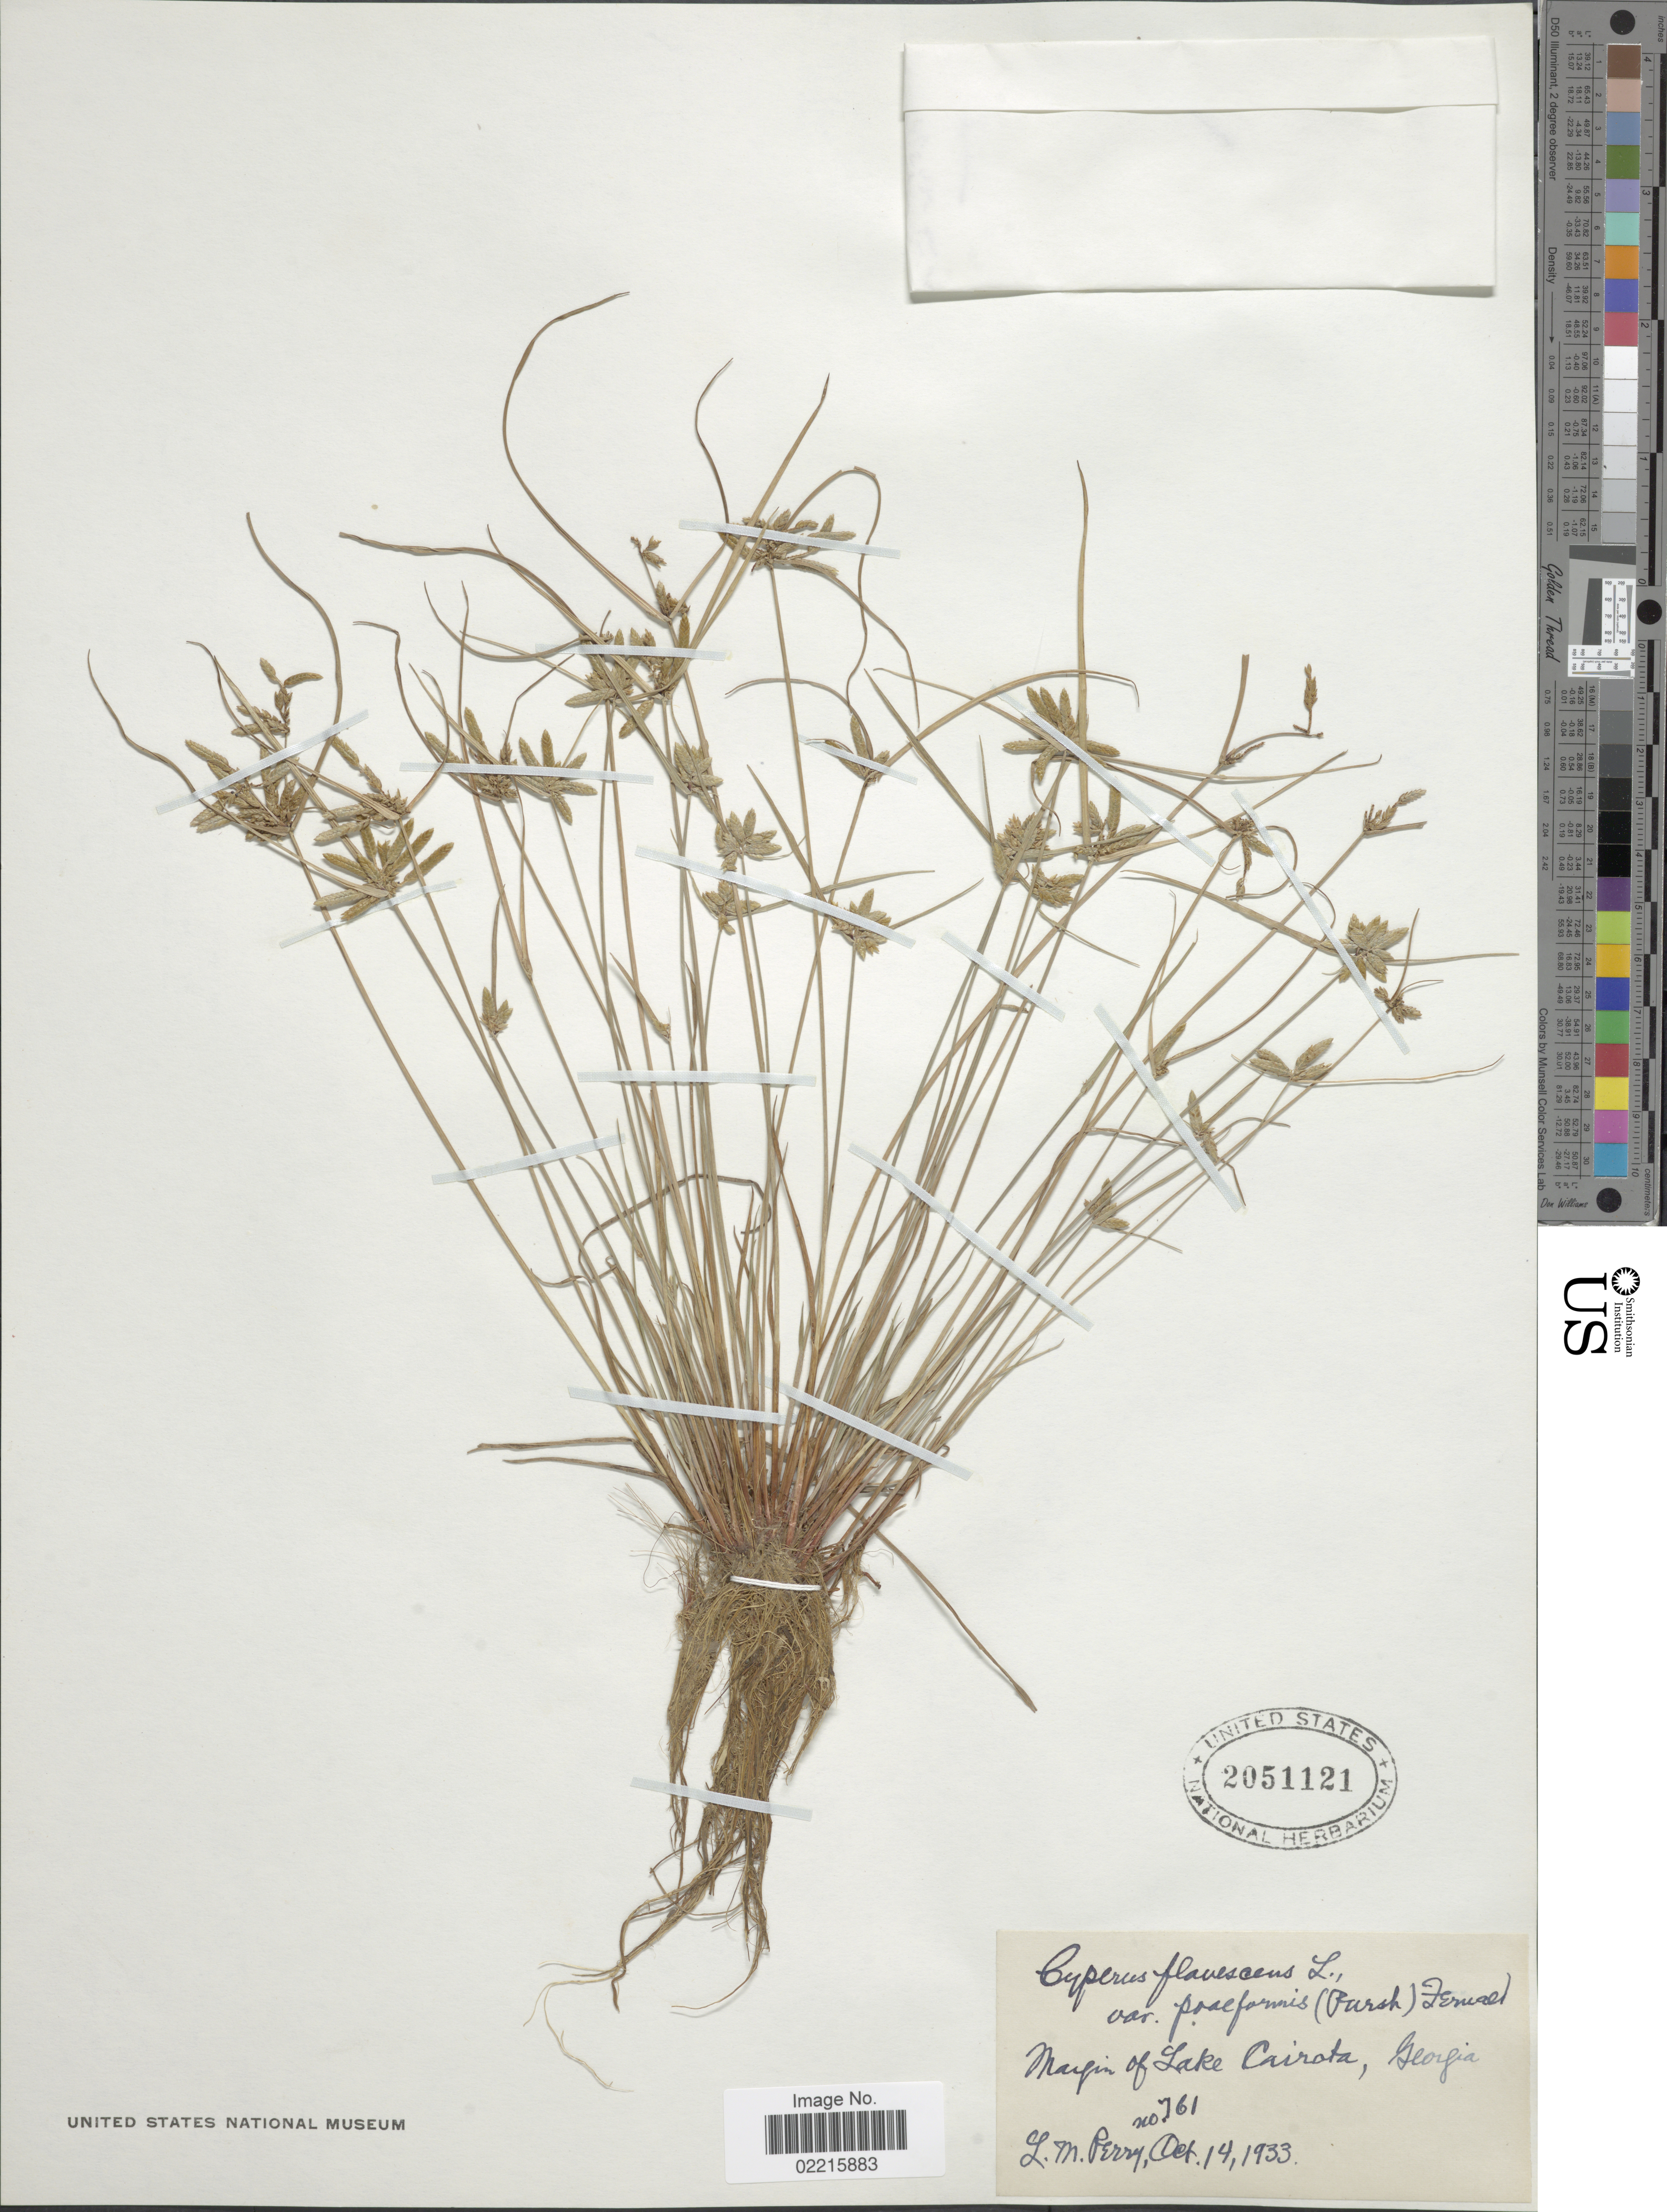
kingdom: Plantae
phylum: Tracheophyta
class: Liliopsida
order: Poales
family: Cyperaceae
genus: Cyperus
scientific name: Cyperus flavescens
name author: L.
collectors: L. M. Perry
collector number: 761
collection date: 1933-10-14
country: United States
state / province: Georgia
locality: Margin of Lake Cairota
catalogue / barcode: US 2051121